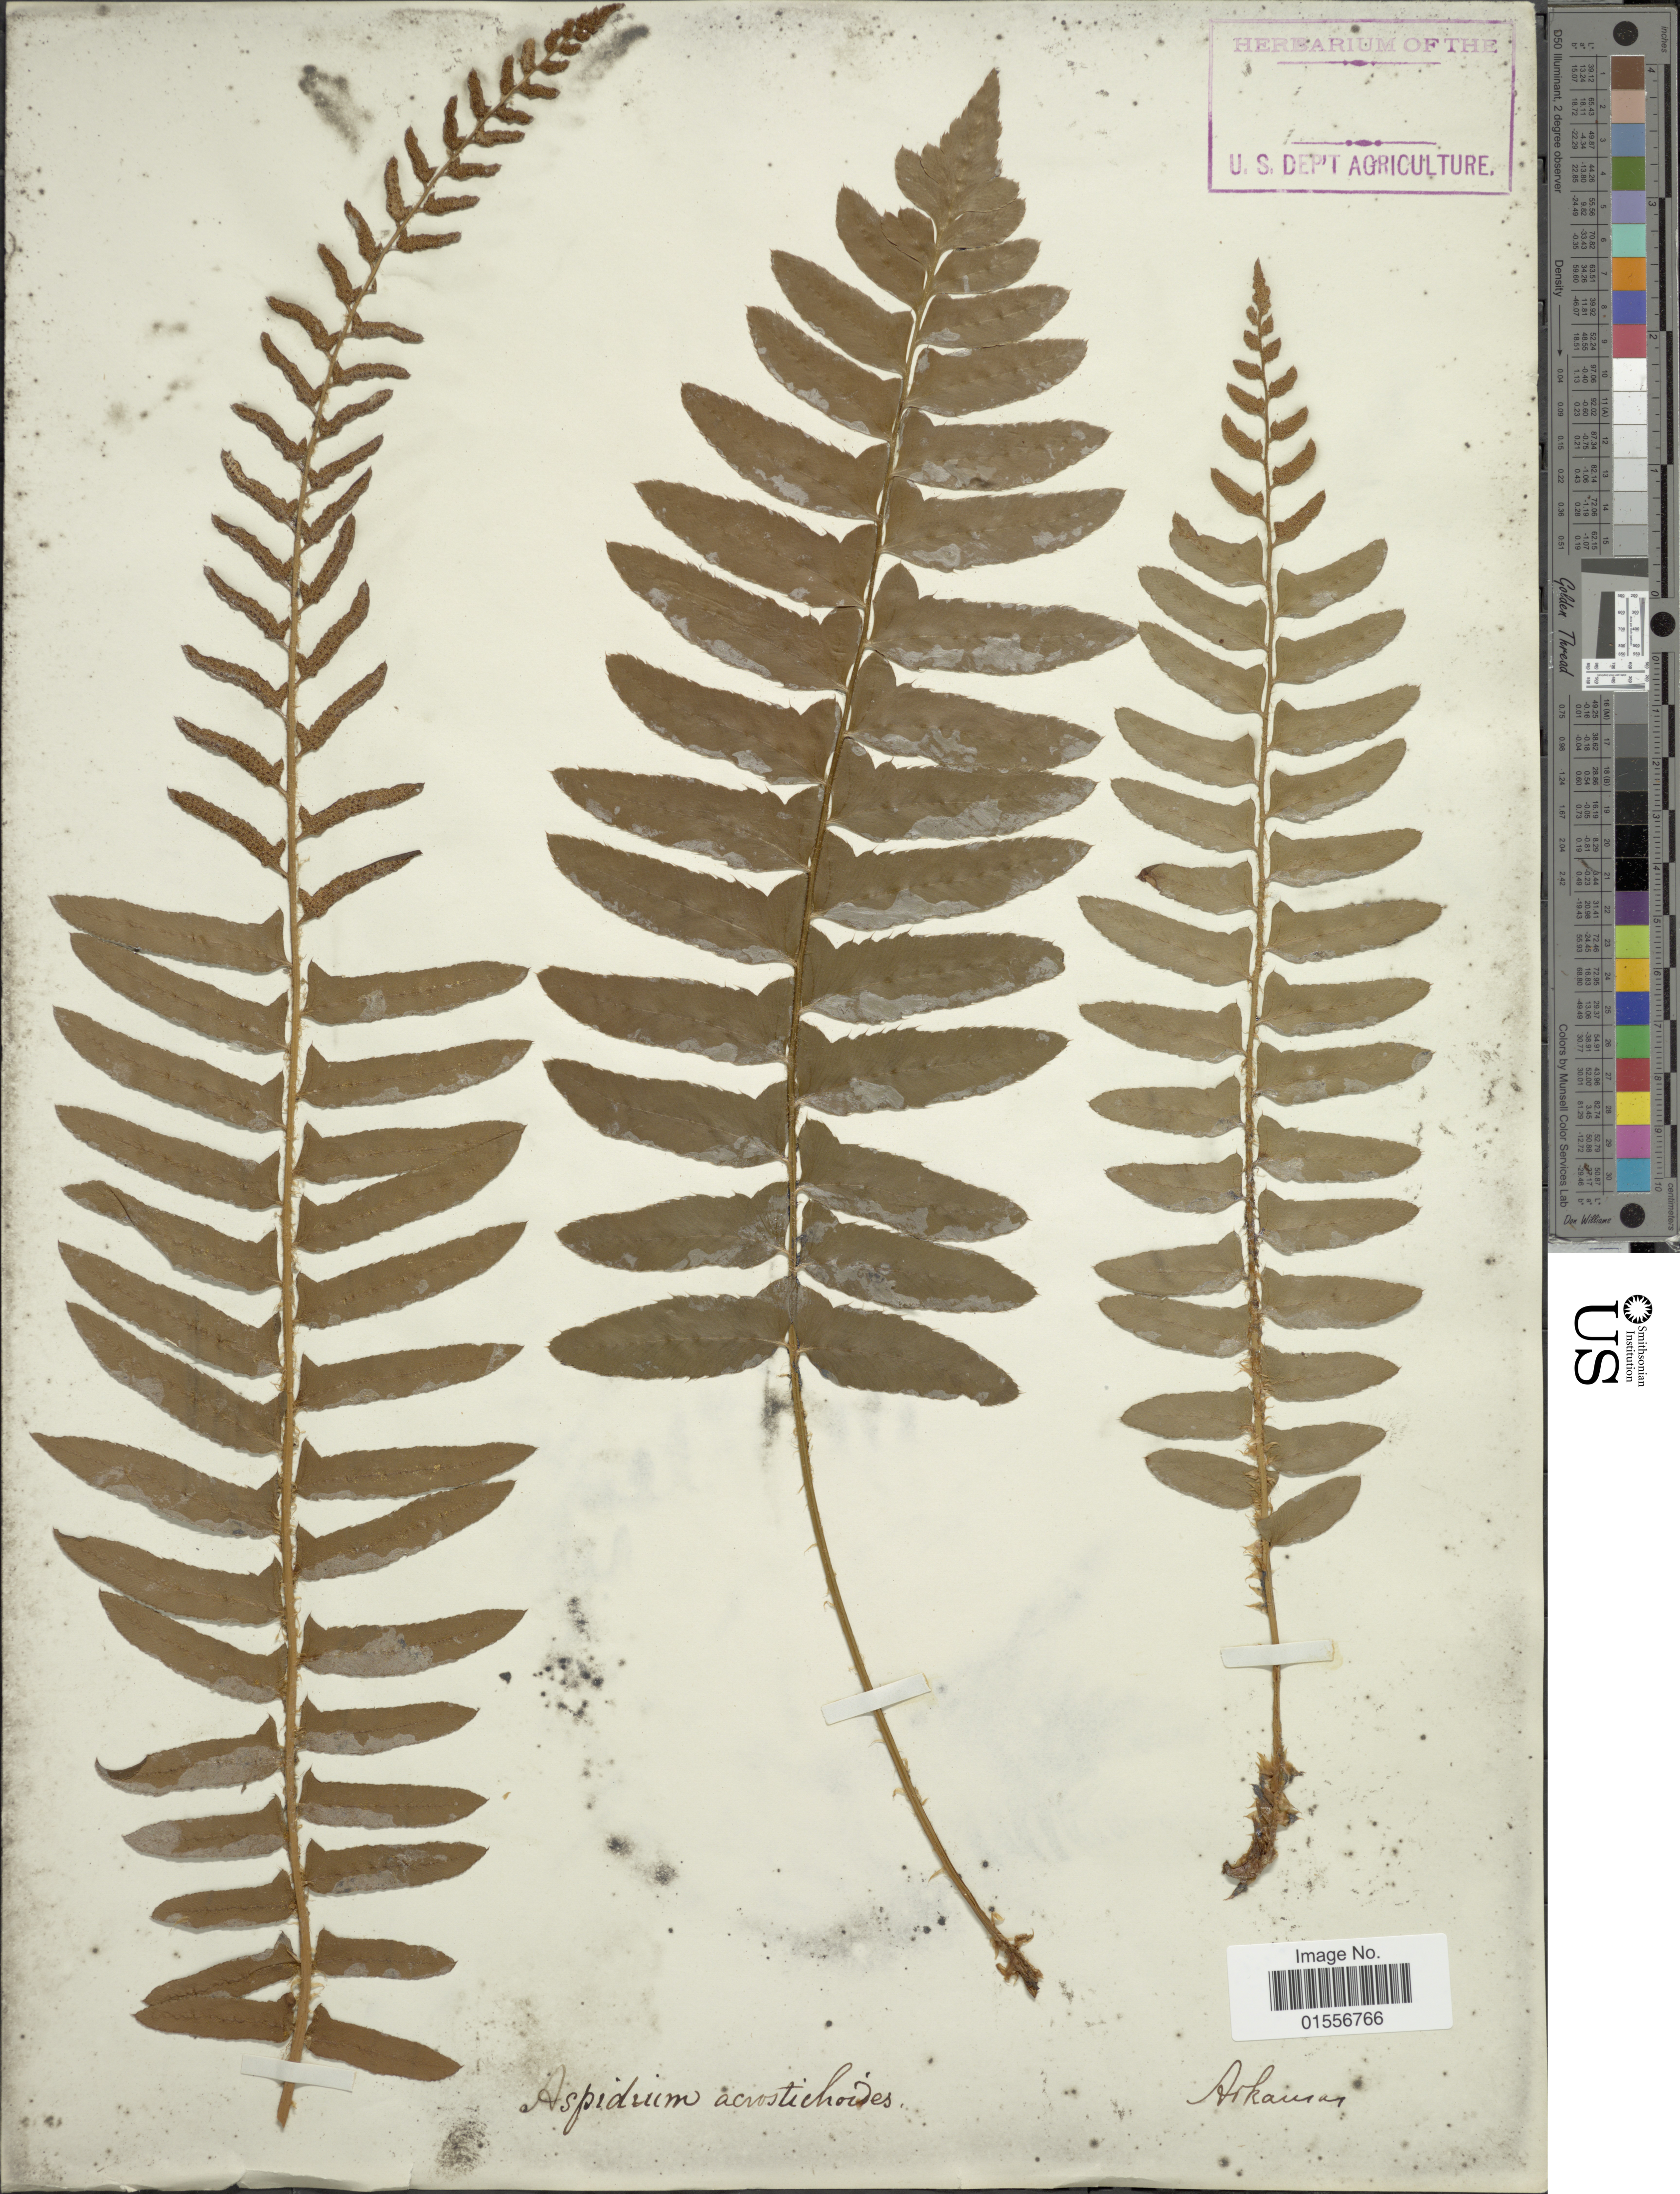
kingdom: Plantae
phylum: Tracheophyta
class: Polypodiopsida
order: Polypodiales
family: Dryopteridaceae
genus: Polystichum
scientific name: Polystichum acrostichoides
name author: (Michx.) Schott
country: United States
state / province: Arkansas